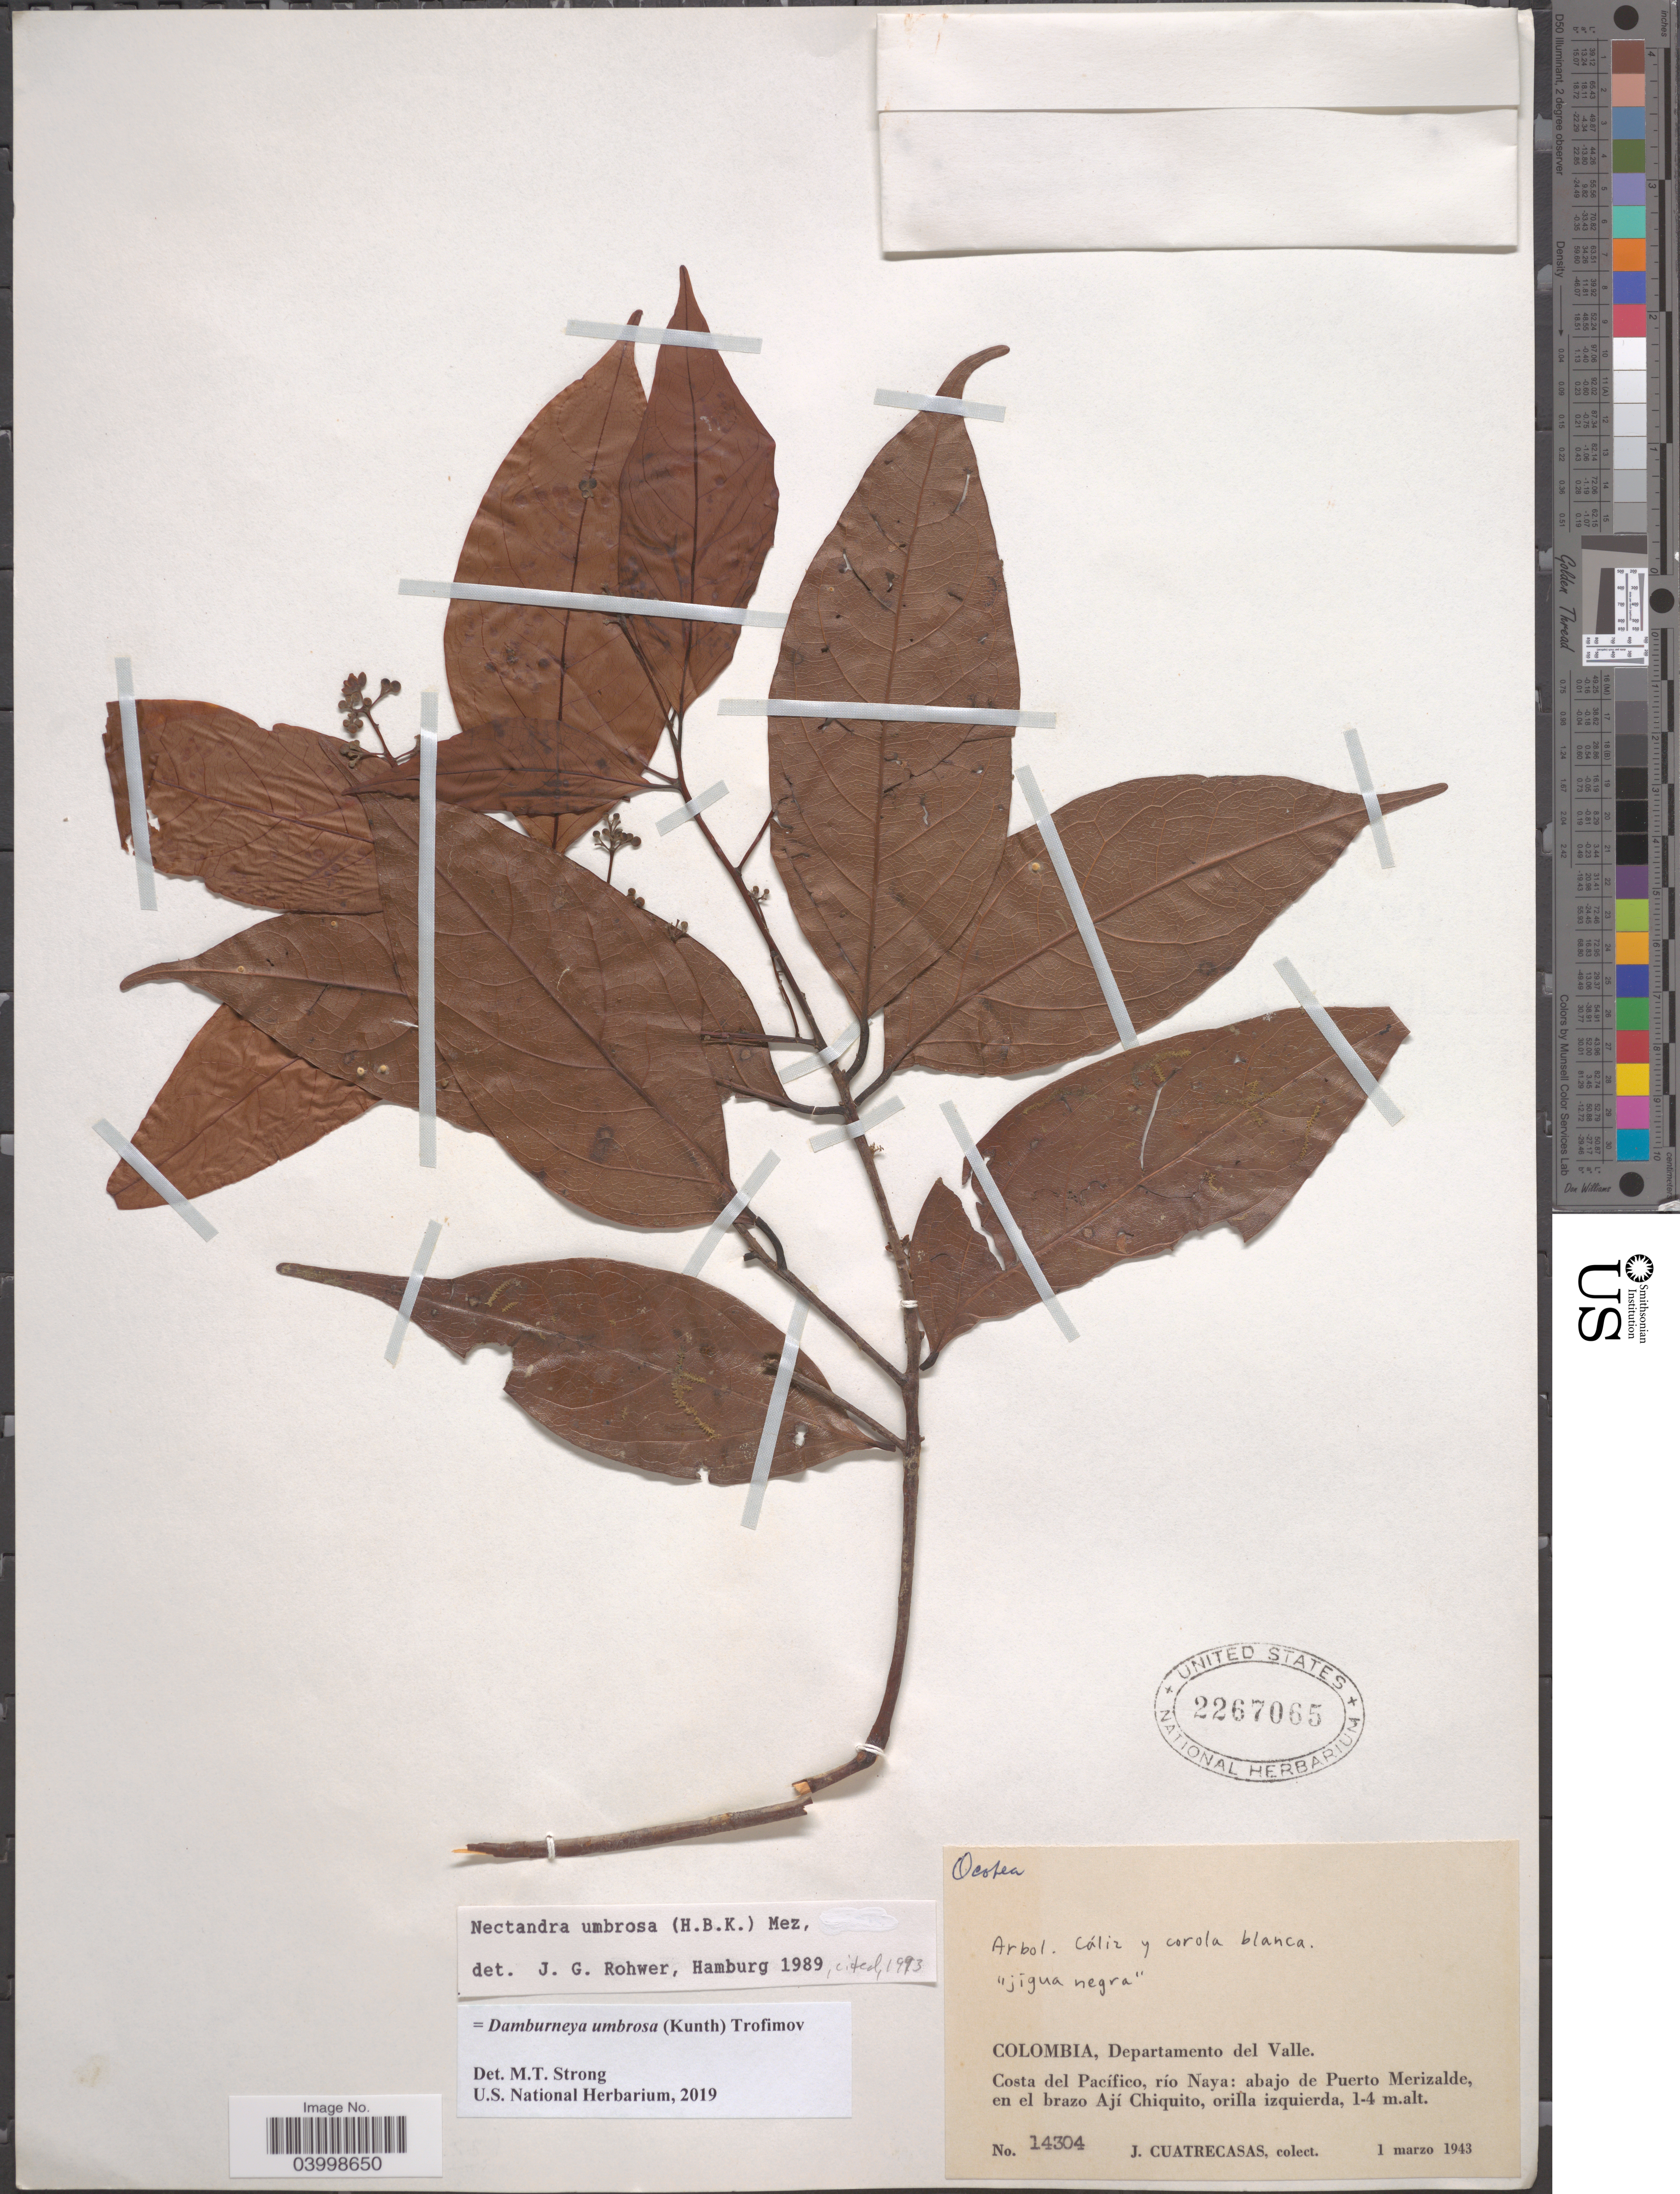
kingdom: Plantae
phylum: Tracheophyta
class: Magnoliopsida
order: Laurales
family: Lauraceae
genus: Damburneya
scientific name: Damburneya umbrosa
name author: (Kunth) Trofimov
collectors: J. Cuatrecasas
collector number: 14304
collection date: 1943-03-01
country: Colombia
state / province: Valle del Cauca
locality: Departamento del Valle. Costa del Pacífico, río Naya: abajo de Puerto Merizalde, en el brazo Ají Chiquito, orilla izquierda.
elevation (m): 1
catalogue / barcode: US 2267065